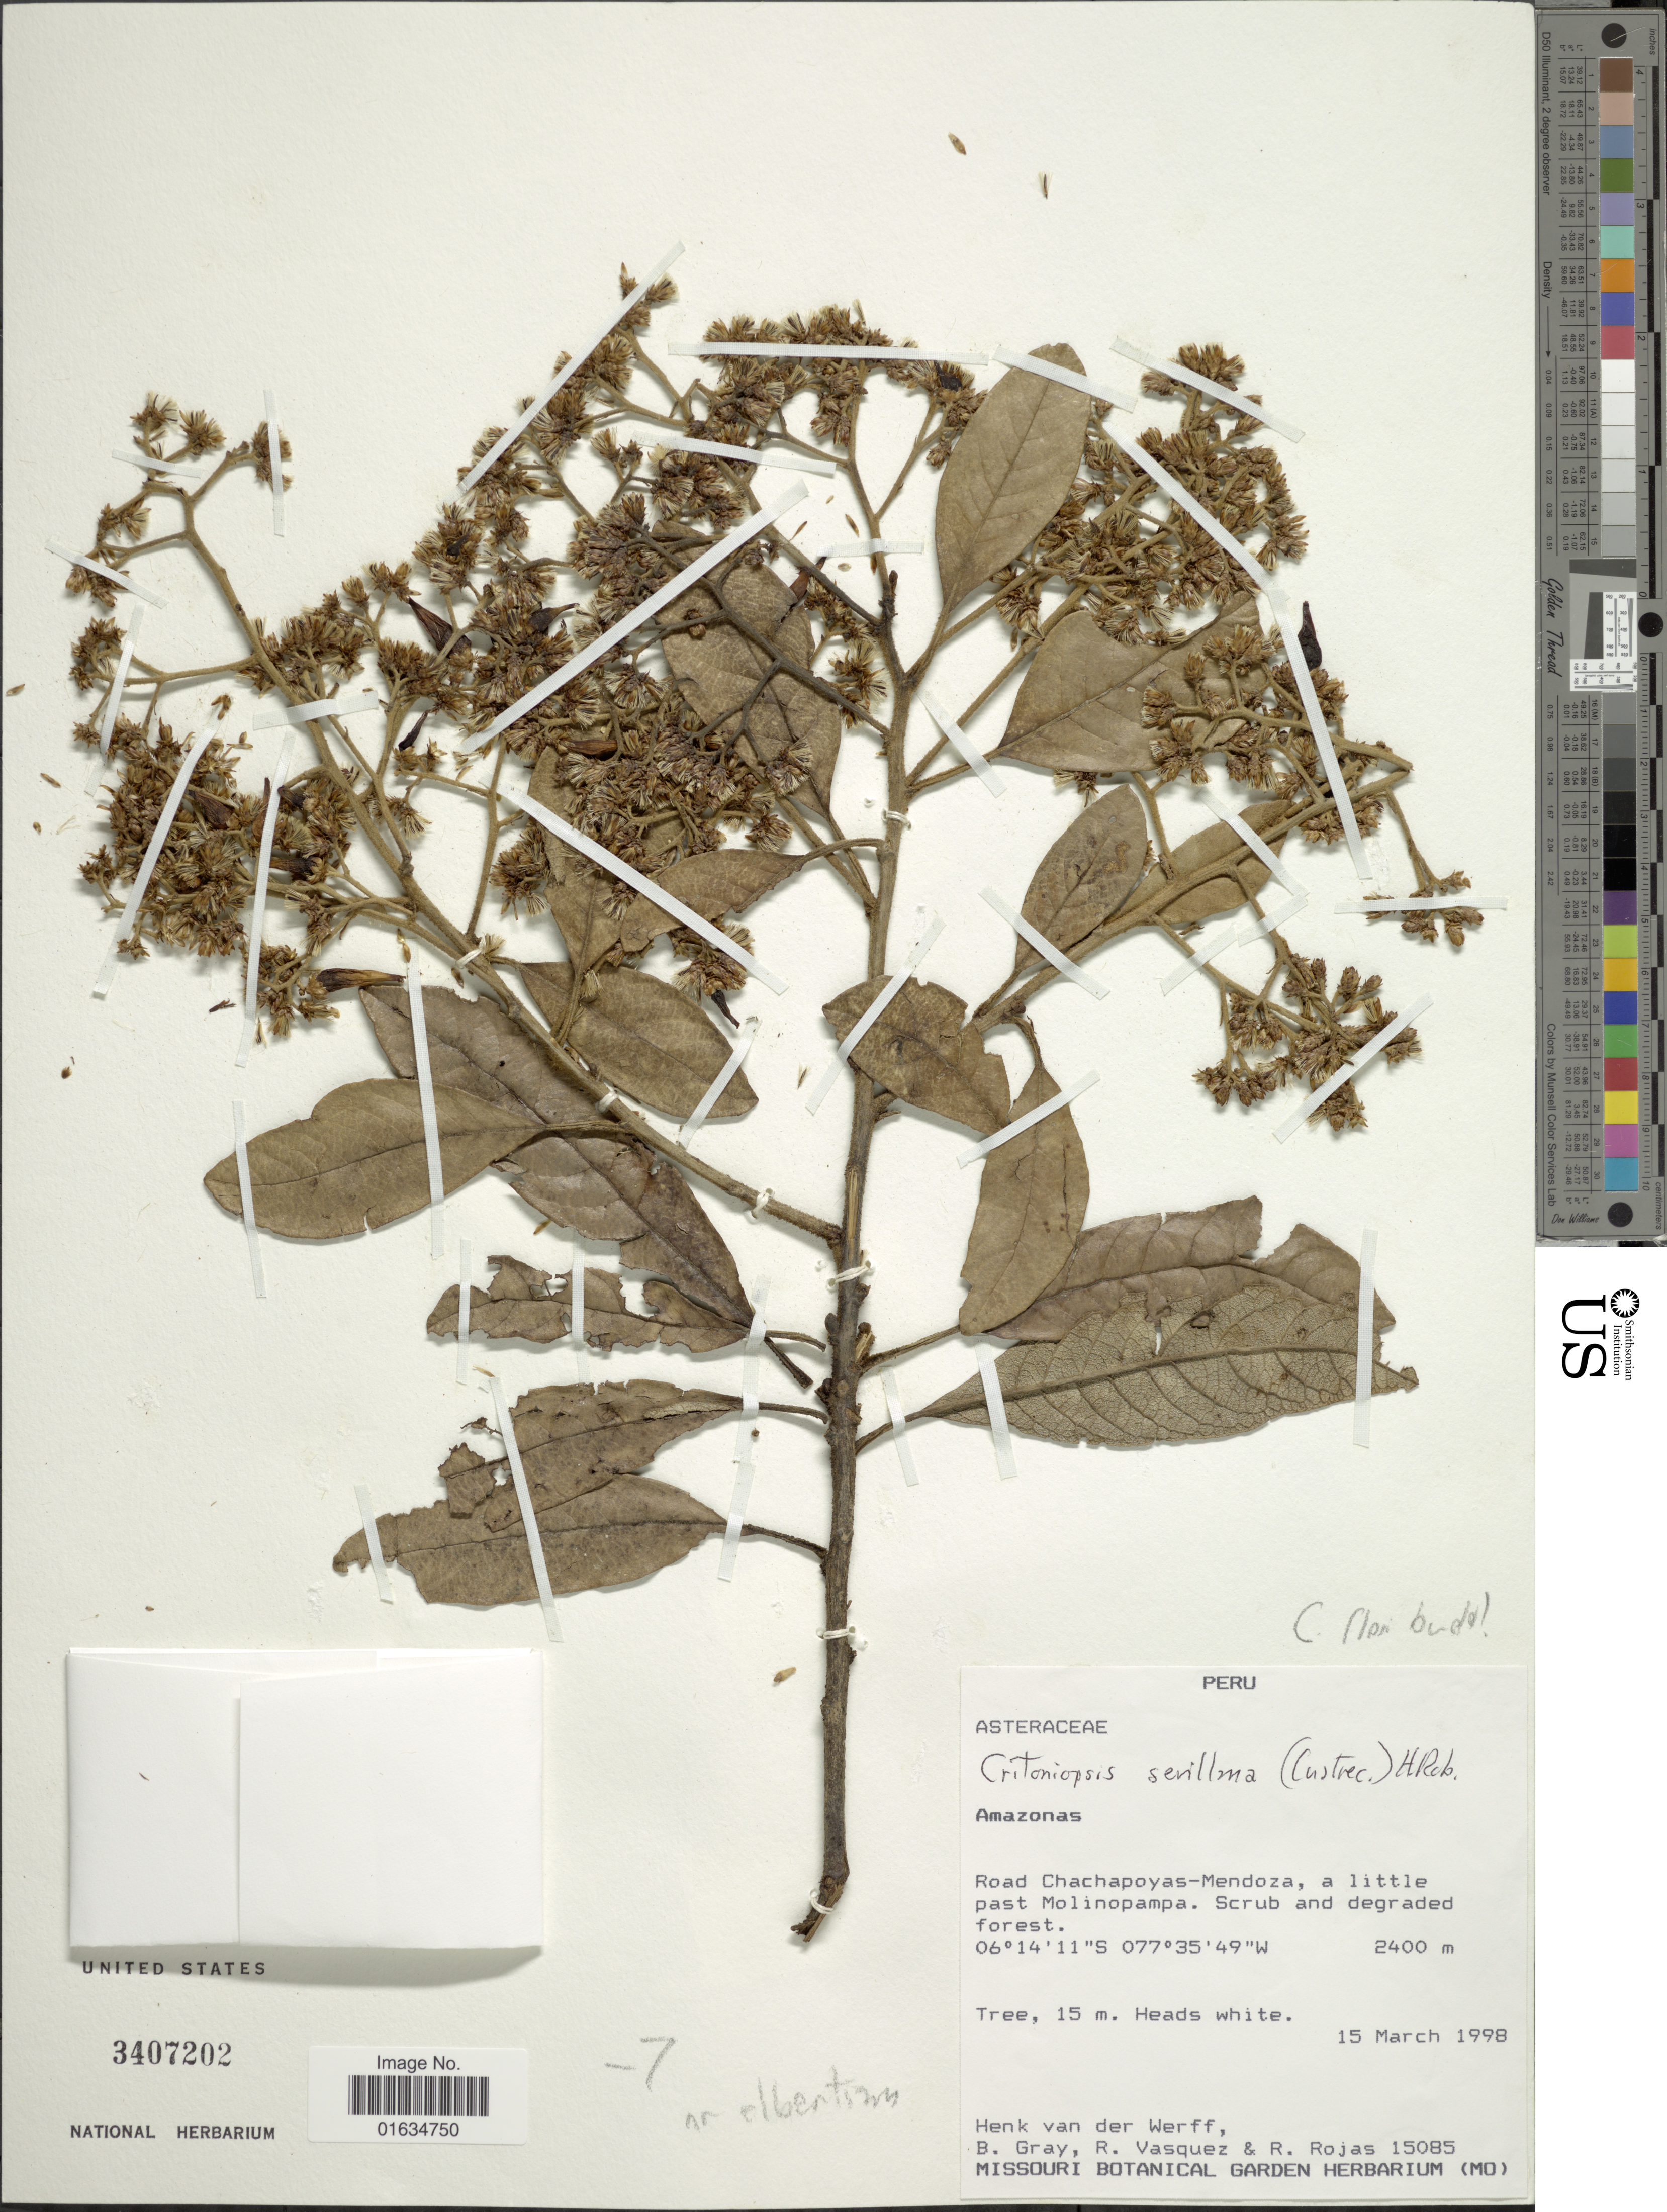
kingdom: Plantae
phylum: Tracheophyta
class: Magnoliopsida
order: Asterales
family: Asteraceae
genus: Critoniopsis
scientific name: Critoniopsis floribunda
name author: (Kunth) H. Rob.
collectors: H. van der Werff, B. Gray, R. Vasquez & R. Rojas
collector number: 15085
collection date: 1998-03-15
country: Peru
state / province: Amazonas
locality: Road Chachapoyas-Mendoza, a little past Molinopampa.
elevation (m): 2400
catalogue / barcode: US 3407202